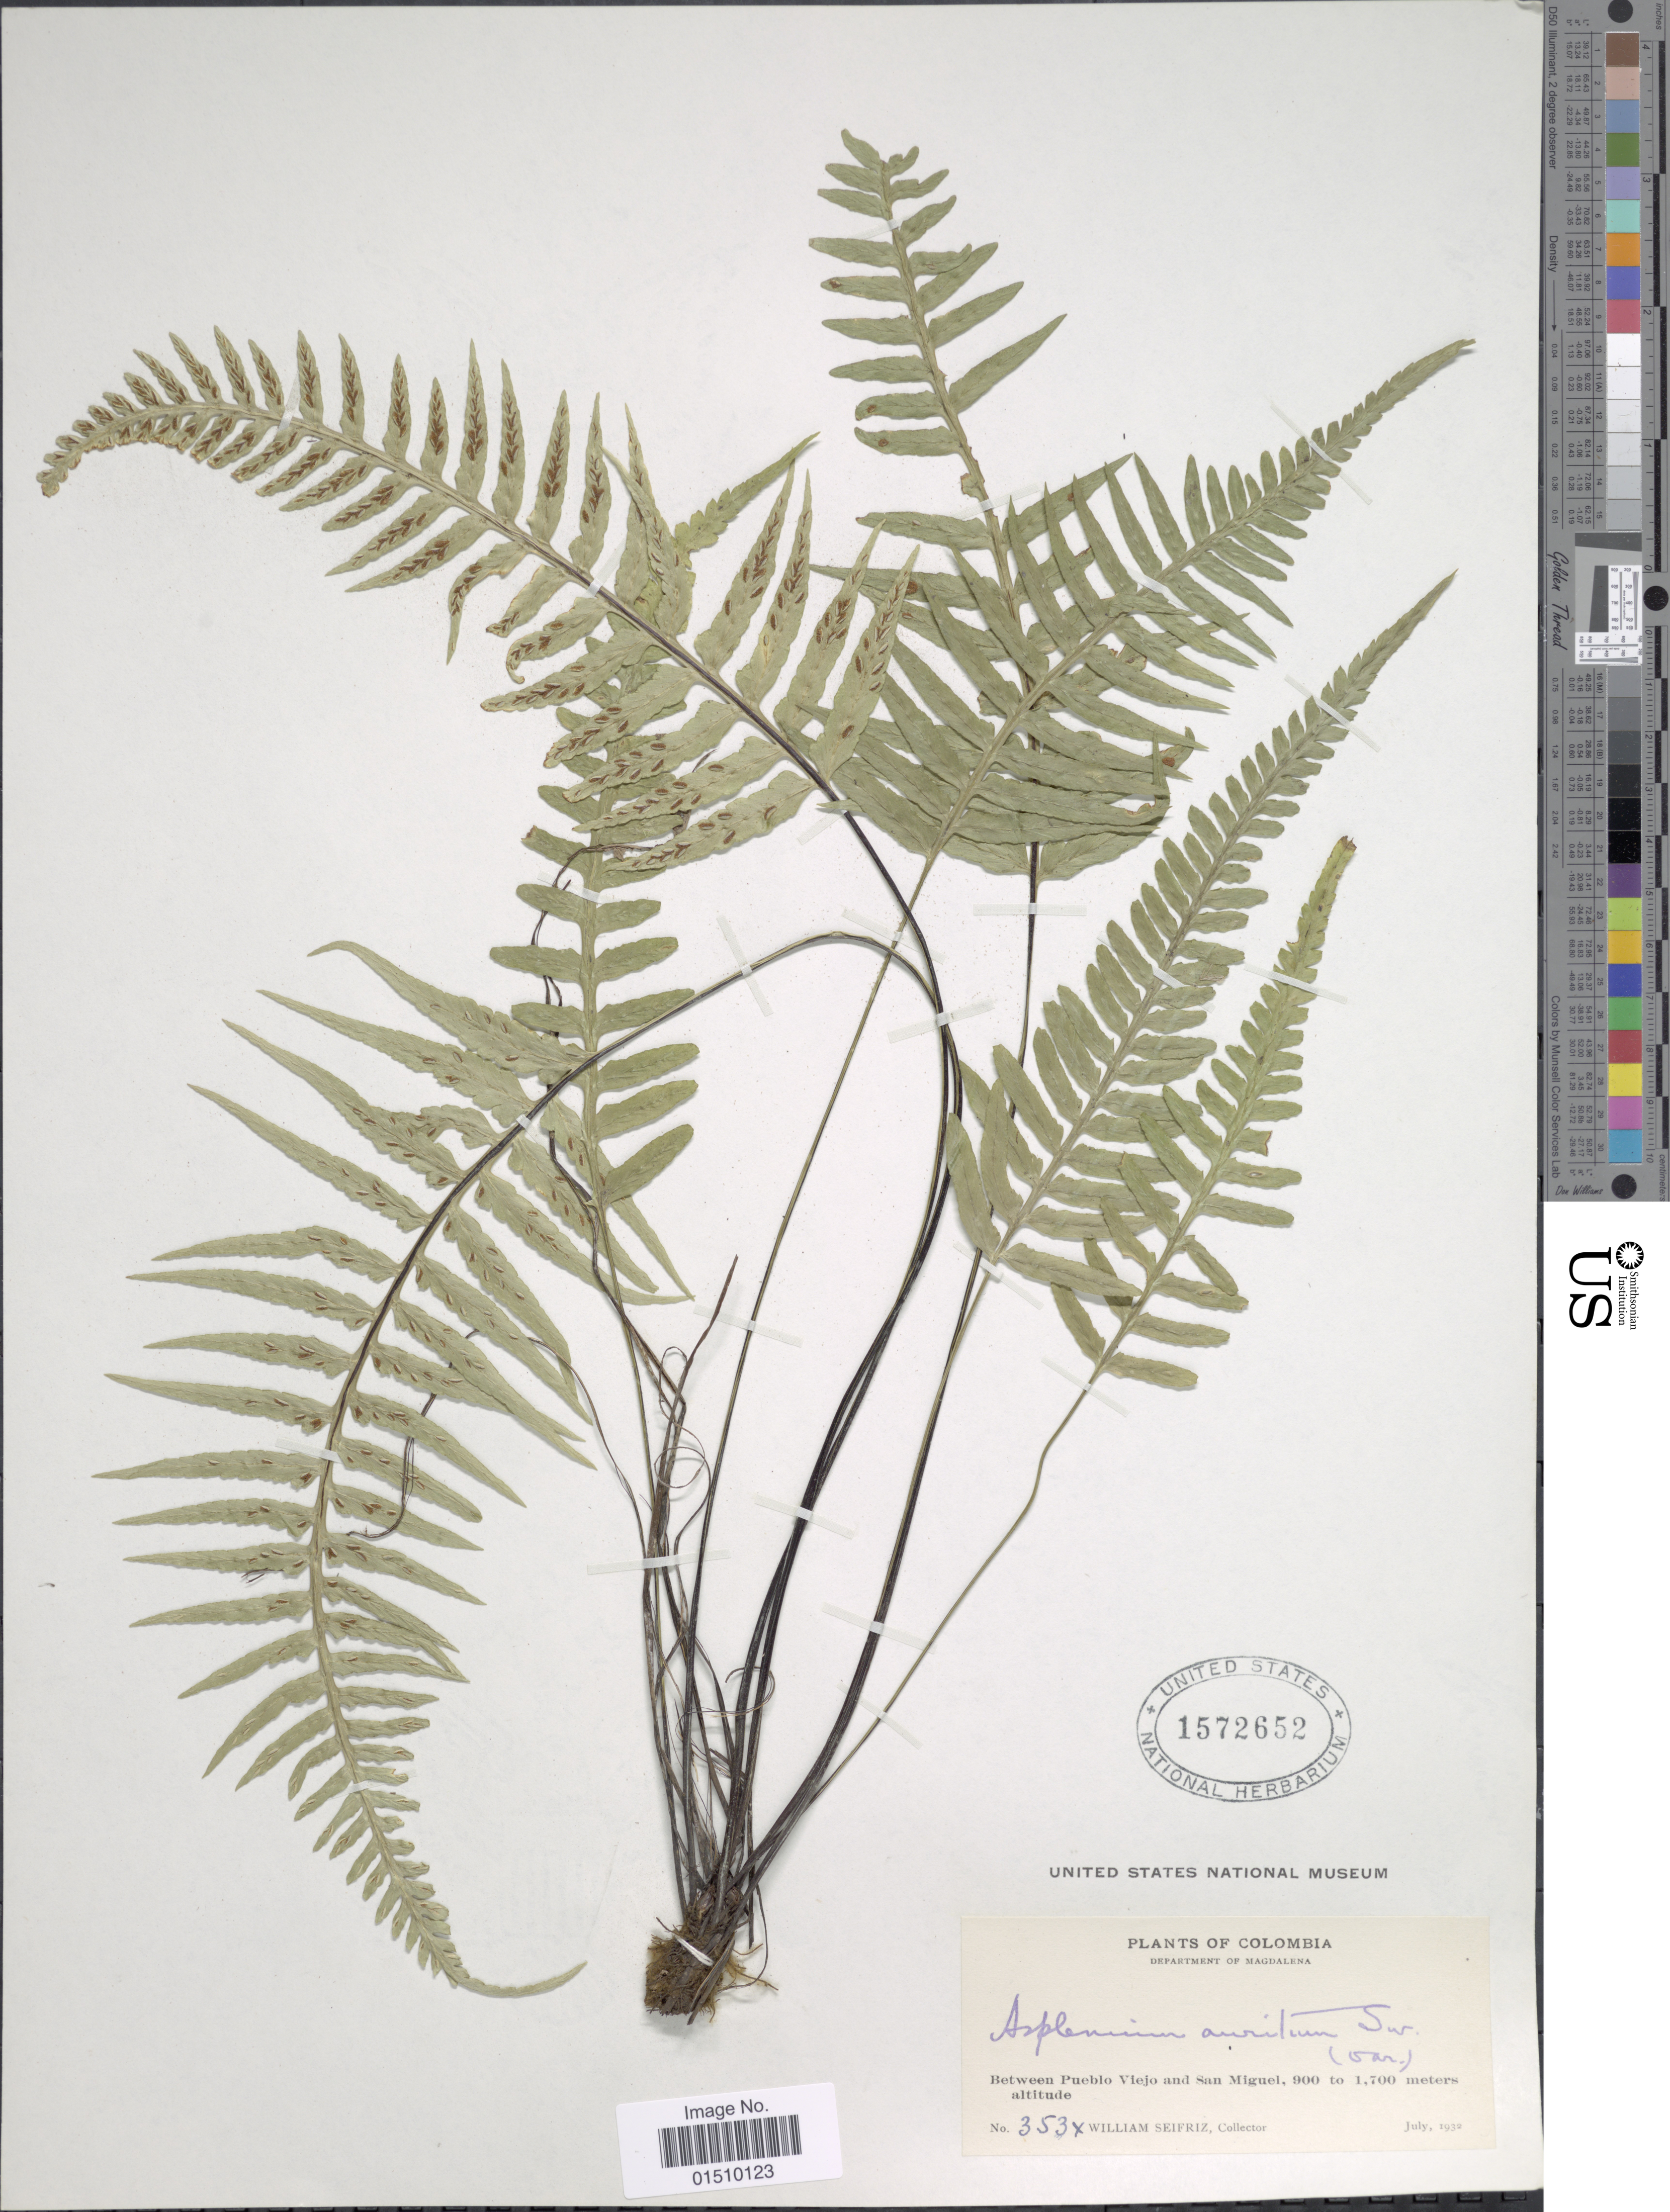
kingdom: Plantae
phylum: Tracheophyta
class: Polypodiopsida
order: Polypodiales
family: Aspleniaceae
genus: Asplenium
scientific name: Asplenium auritum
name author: Sw.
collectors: W. Seifriz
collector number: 3534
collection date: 1932-07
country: Colombia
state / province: Magdalena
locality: Colombia, Department of Magdalena, between Pueblo Viejo and San MIguel.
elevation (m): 900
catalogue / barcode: US 1572652